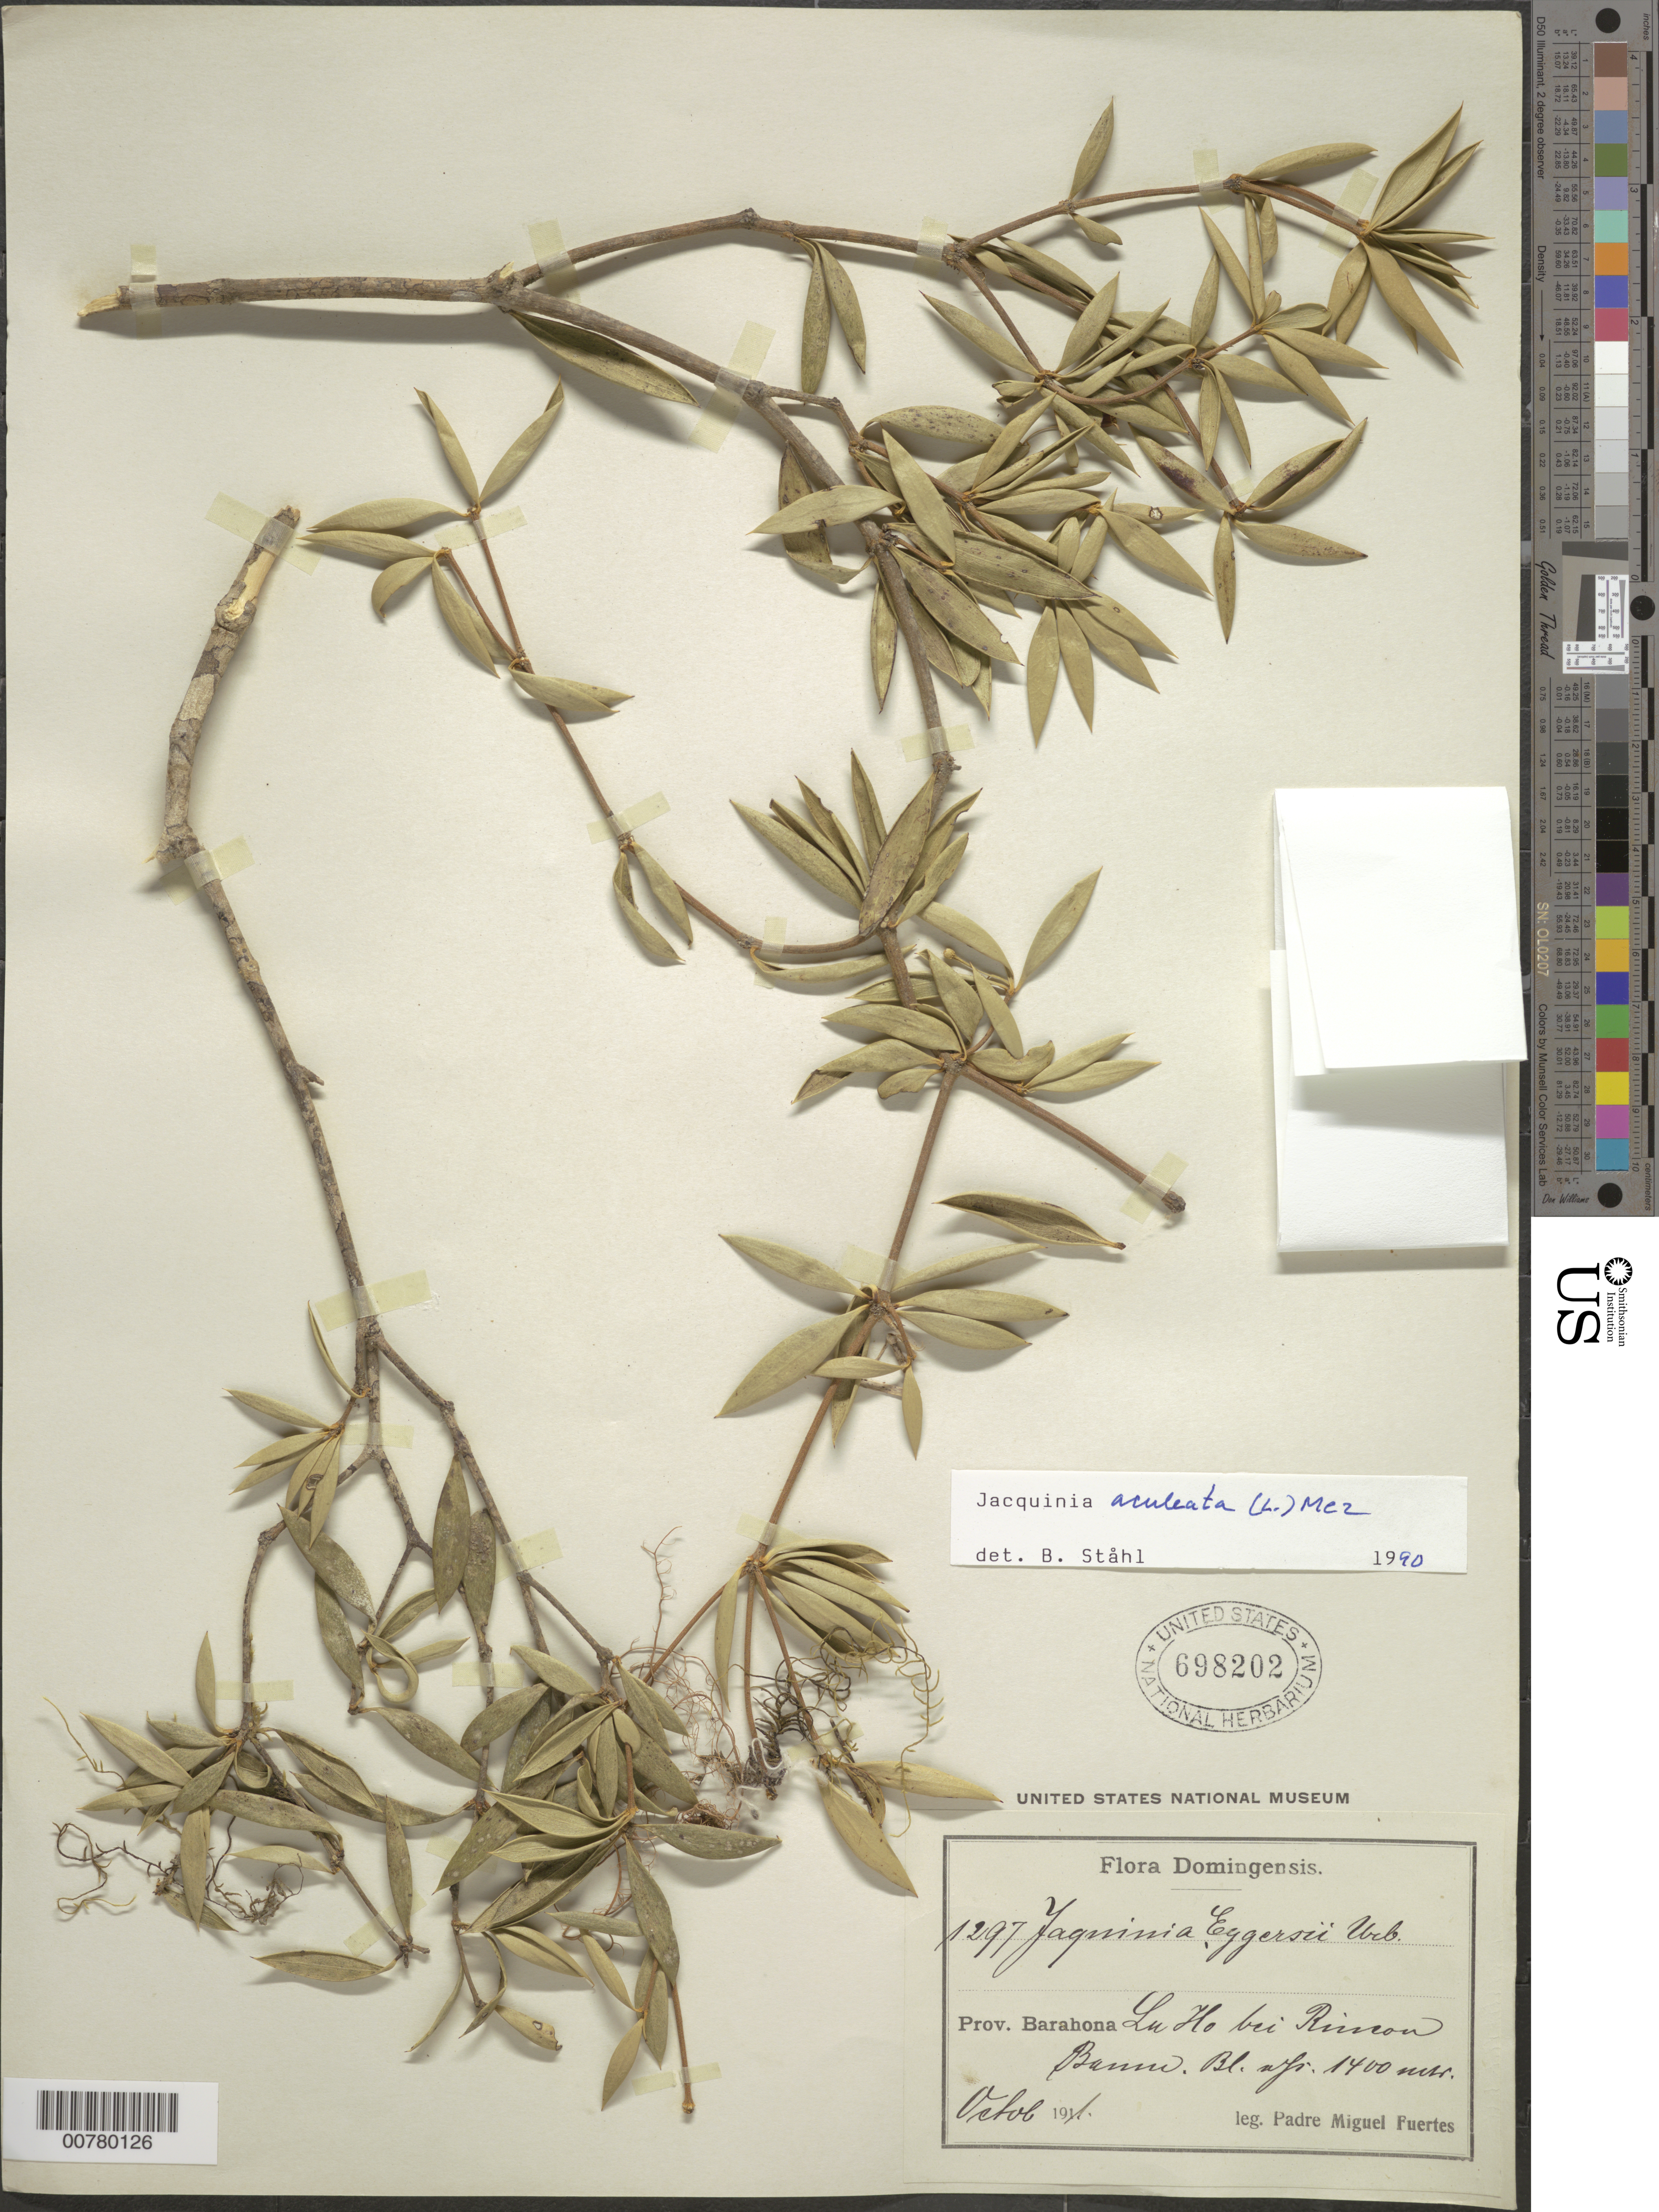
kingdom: Plantae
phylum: Tracheophyta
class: Magnoliopsida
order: Ericales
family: Primulaceae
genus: Jacquinia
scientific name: Jacquinia aculeata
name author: (L.) Mez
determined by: Ståhl, B.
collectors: M. D. Fuertes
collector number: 1297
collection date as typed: Oct 1911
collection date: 1911-10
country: Dominican Republic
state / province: Barahona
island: Hispaniola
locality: Lu Ho bei Rincon Banno.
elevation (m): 1400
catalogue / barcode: US 698202